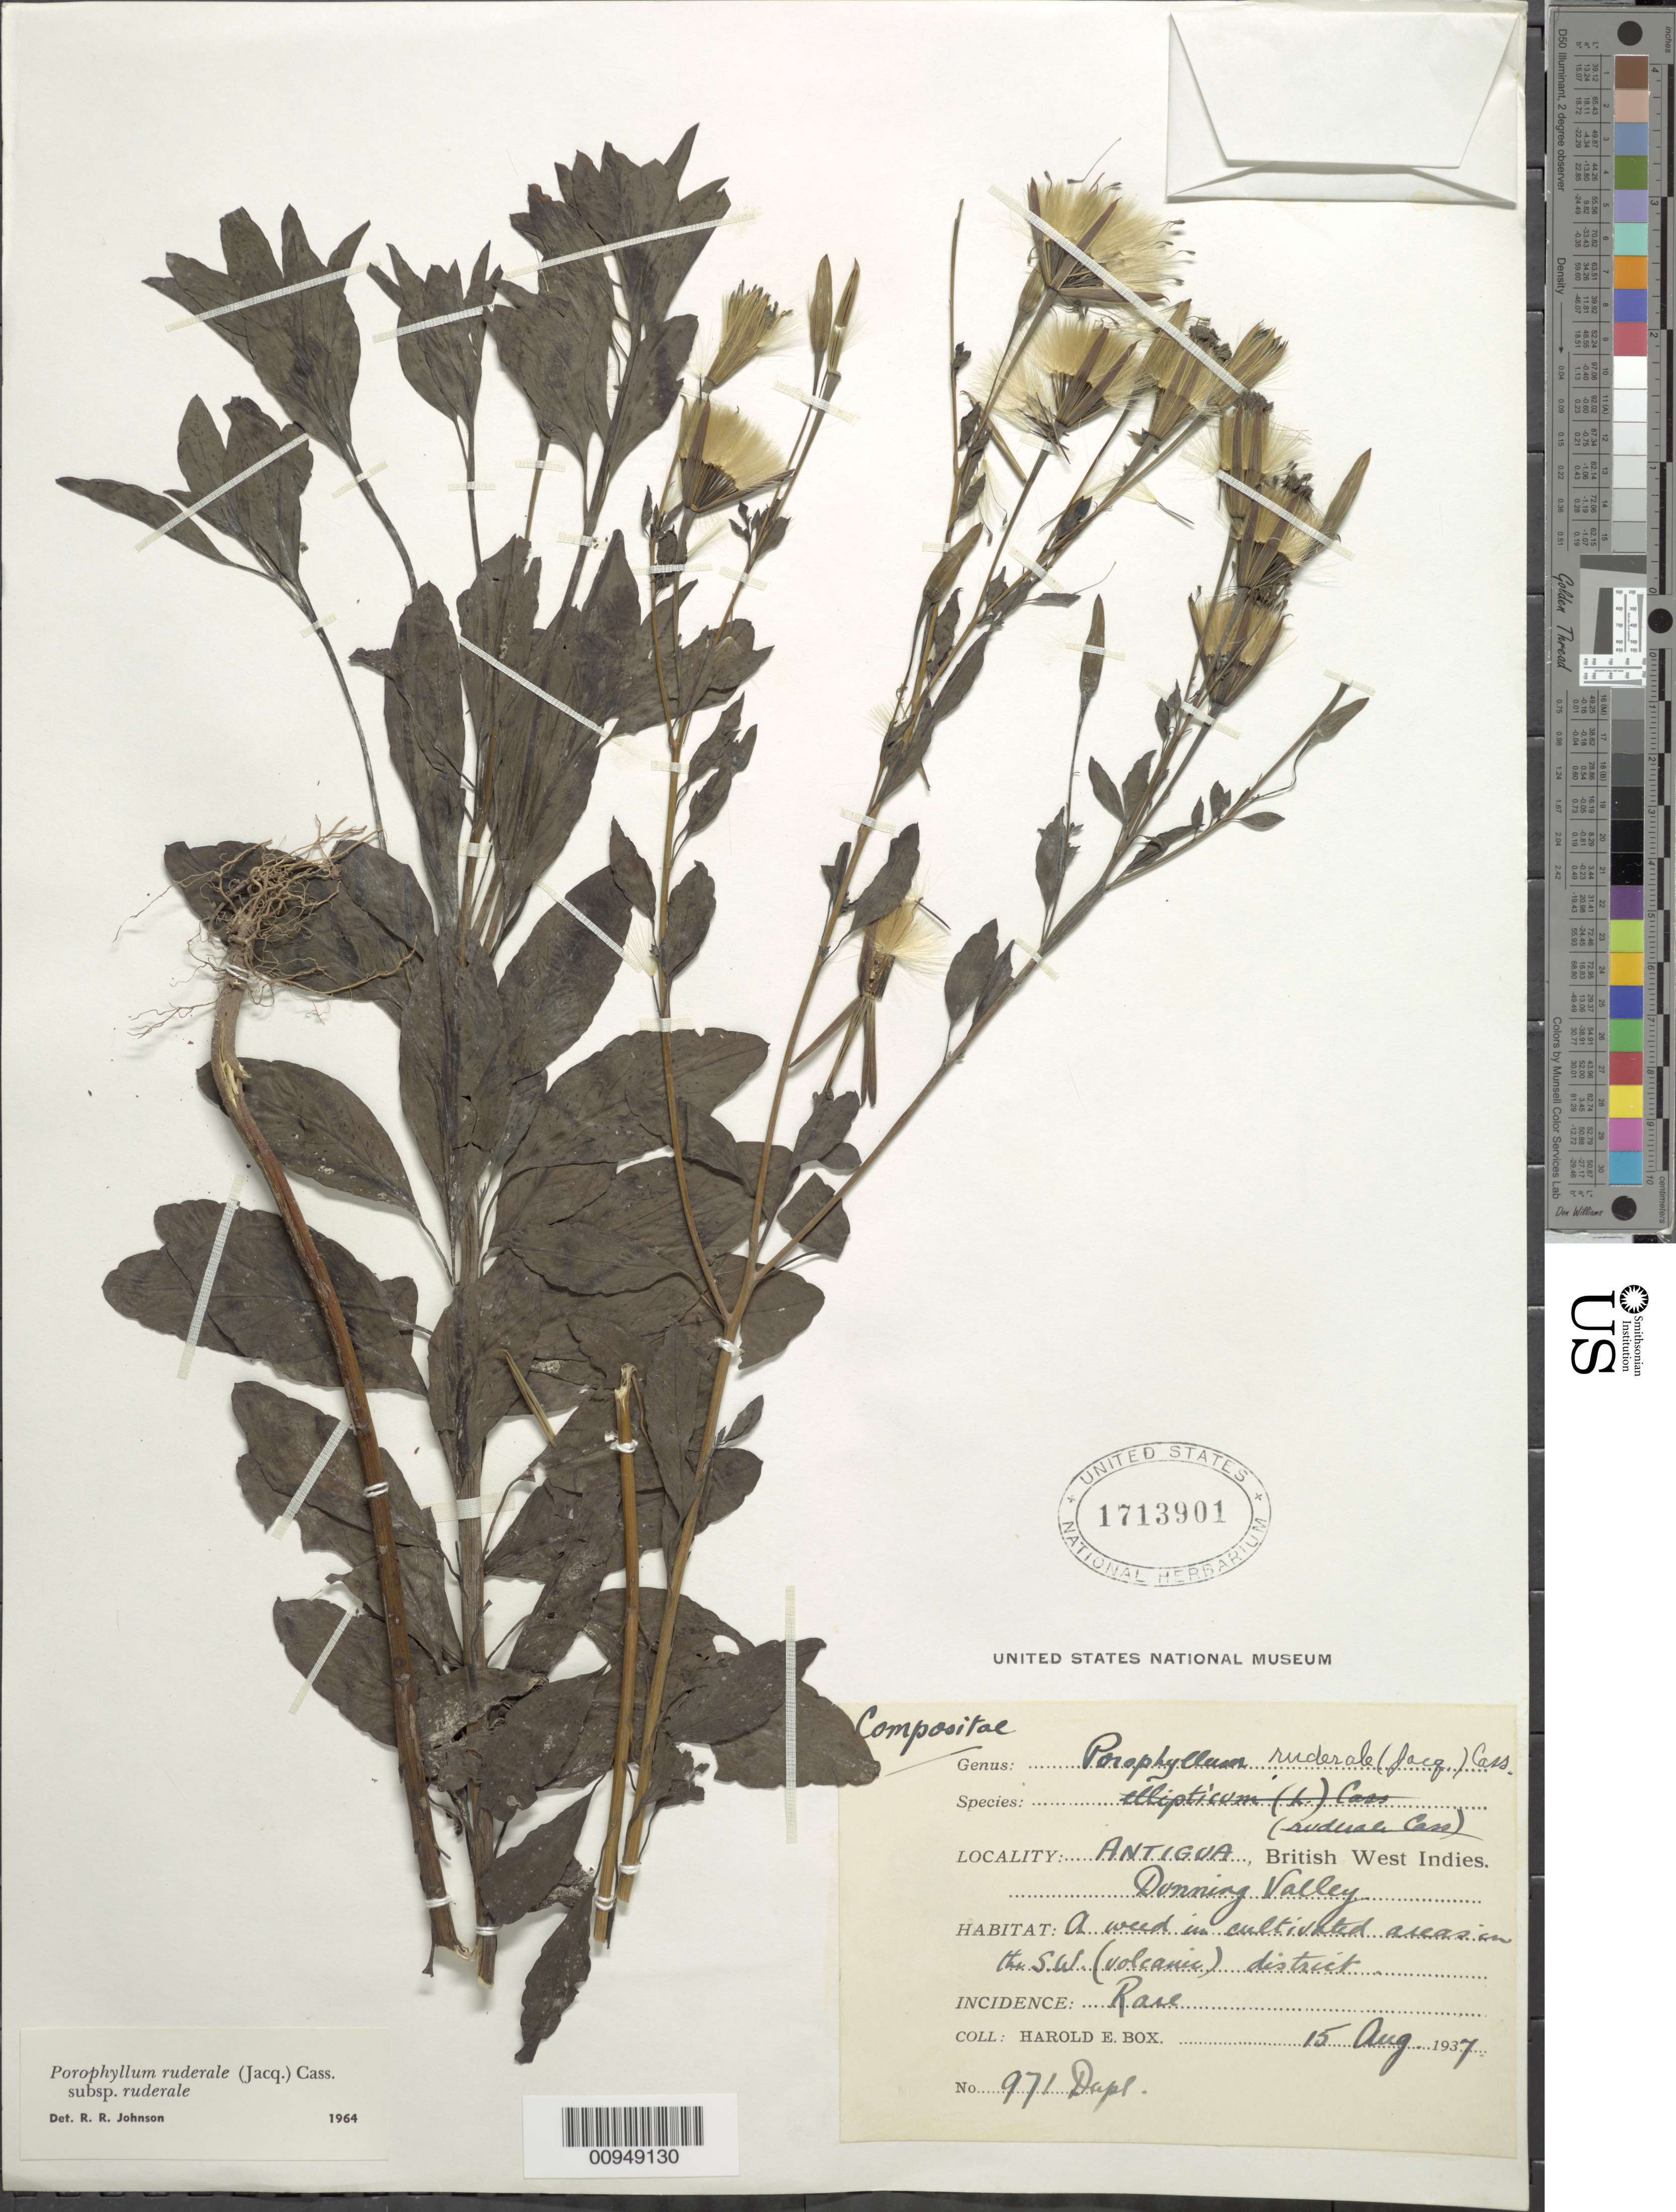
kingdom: Plantae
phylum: Tracheophyta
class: Magnoliopsida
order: Asterales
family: Asteraceae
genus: Porophyllum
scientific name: Porophyllum ruderale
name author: (Jacq.) Cass.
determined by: Johnson, R. R.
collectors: H. E. Box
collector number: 971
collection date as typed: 15 Aug 1937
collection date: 1937-08-15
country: Antigua and Barbuda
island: Antigua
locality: Dunning Valley, in the SW (Volcanic) District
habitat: In cultivated areas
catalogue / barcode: US 1713901